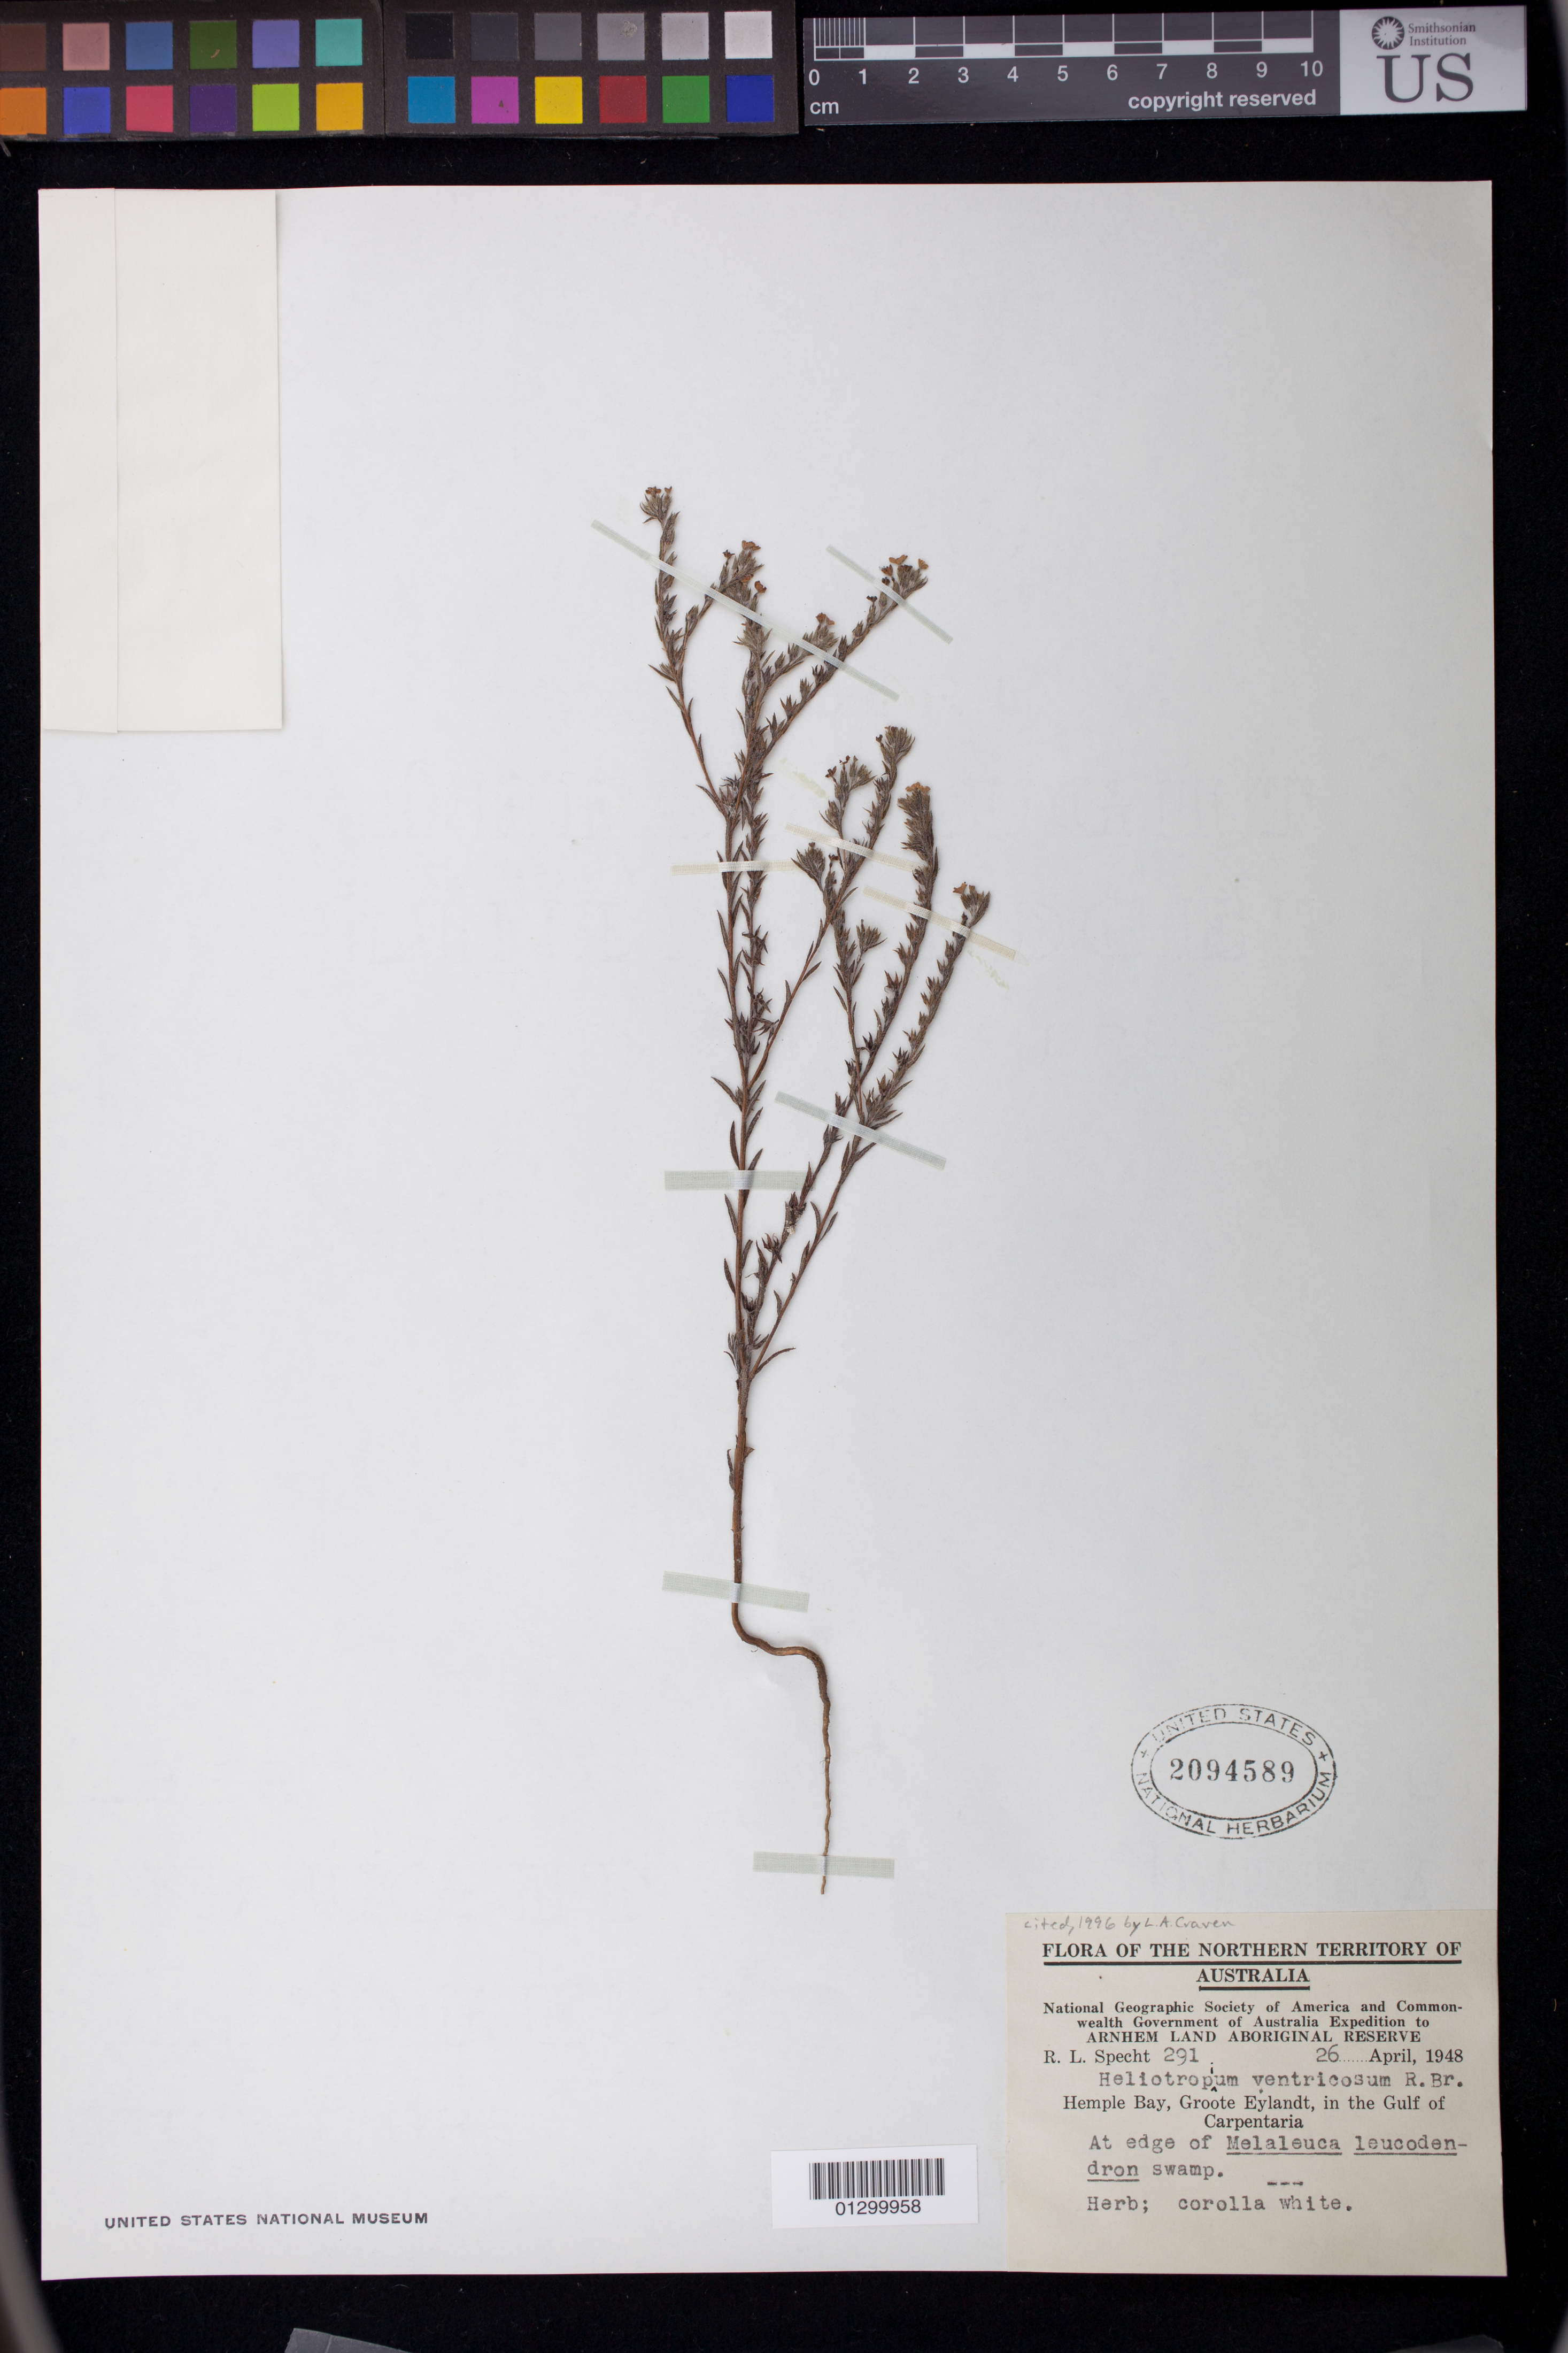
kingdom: Plantae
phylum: Tracheophyta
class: Magnoliopsida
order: Boraginales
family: Heliotropiaceae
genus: Heliotropium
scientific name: Heliotropium ventricosum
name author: R. Br.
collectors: R. L. Specht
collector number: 291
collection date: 1948-04-26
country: Australia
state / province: Northern Territory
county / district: East Arnhem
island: Groote Eylandt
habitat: At edge of Melaleuca leucodendron swamp.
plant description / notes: Herb; corolla white.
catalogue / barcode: US 2094589